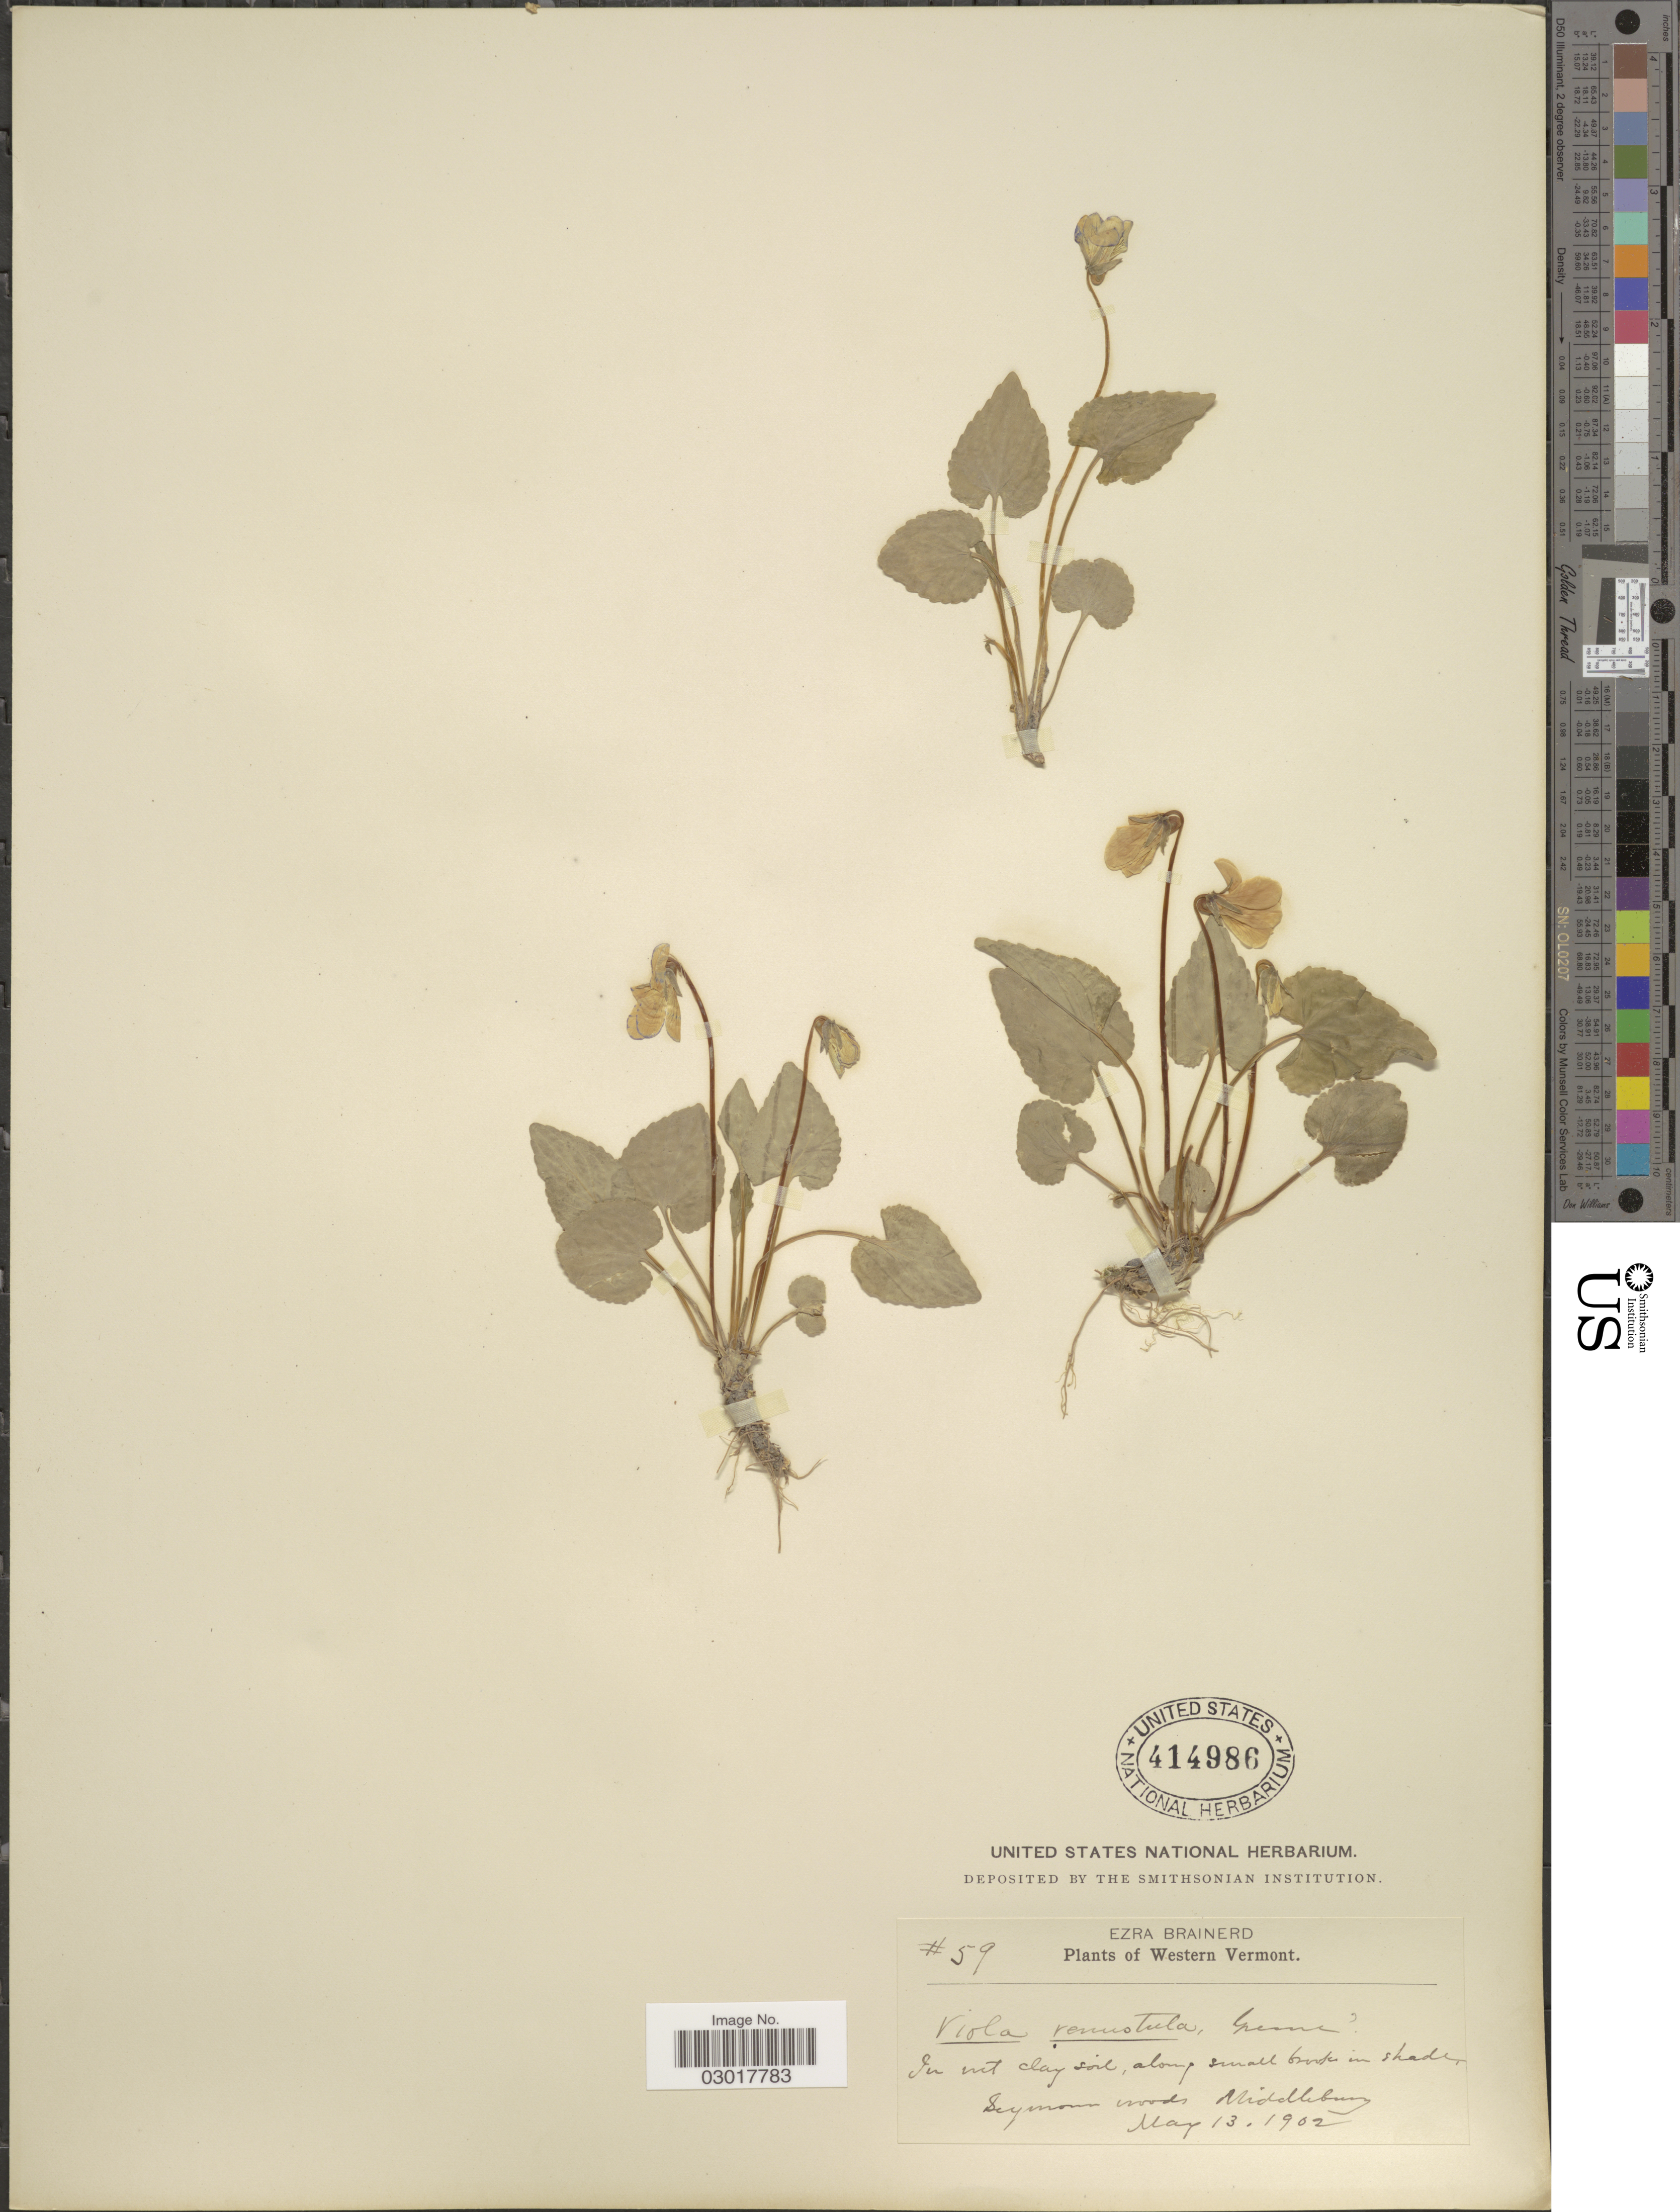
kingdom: Plantae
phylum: Tracheophyta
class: Magnoliopsida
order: Malpighiales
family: Violaceae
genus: Viola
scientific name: Viola x venustula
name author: Greene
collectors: E. Brainerd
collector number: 59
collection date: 1902-05-13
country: United States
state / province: Vermont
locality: Western Vermont. Seymour woods, Middlebury.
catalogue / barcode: US 414986